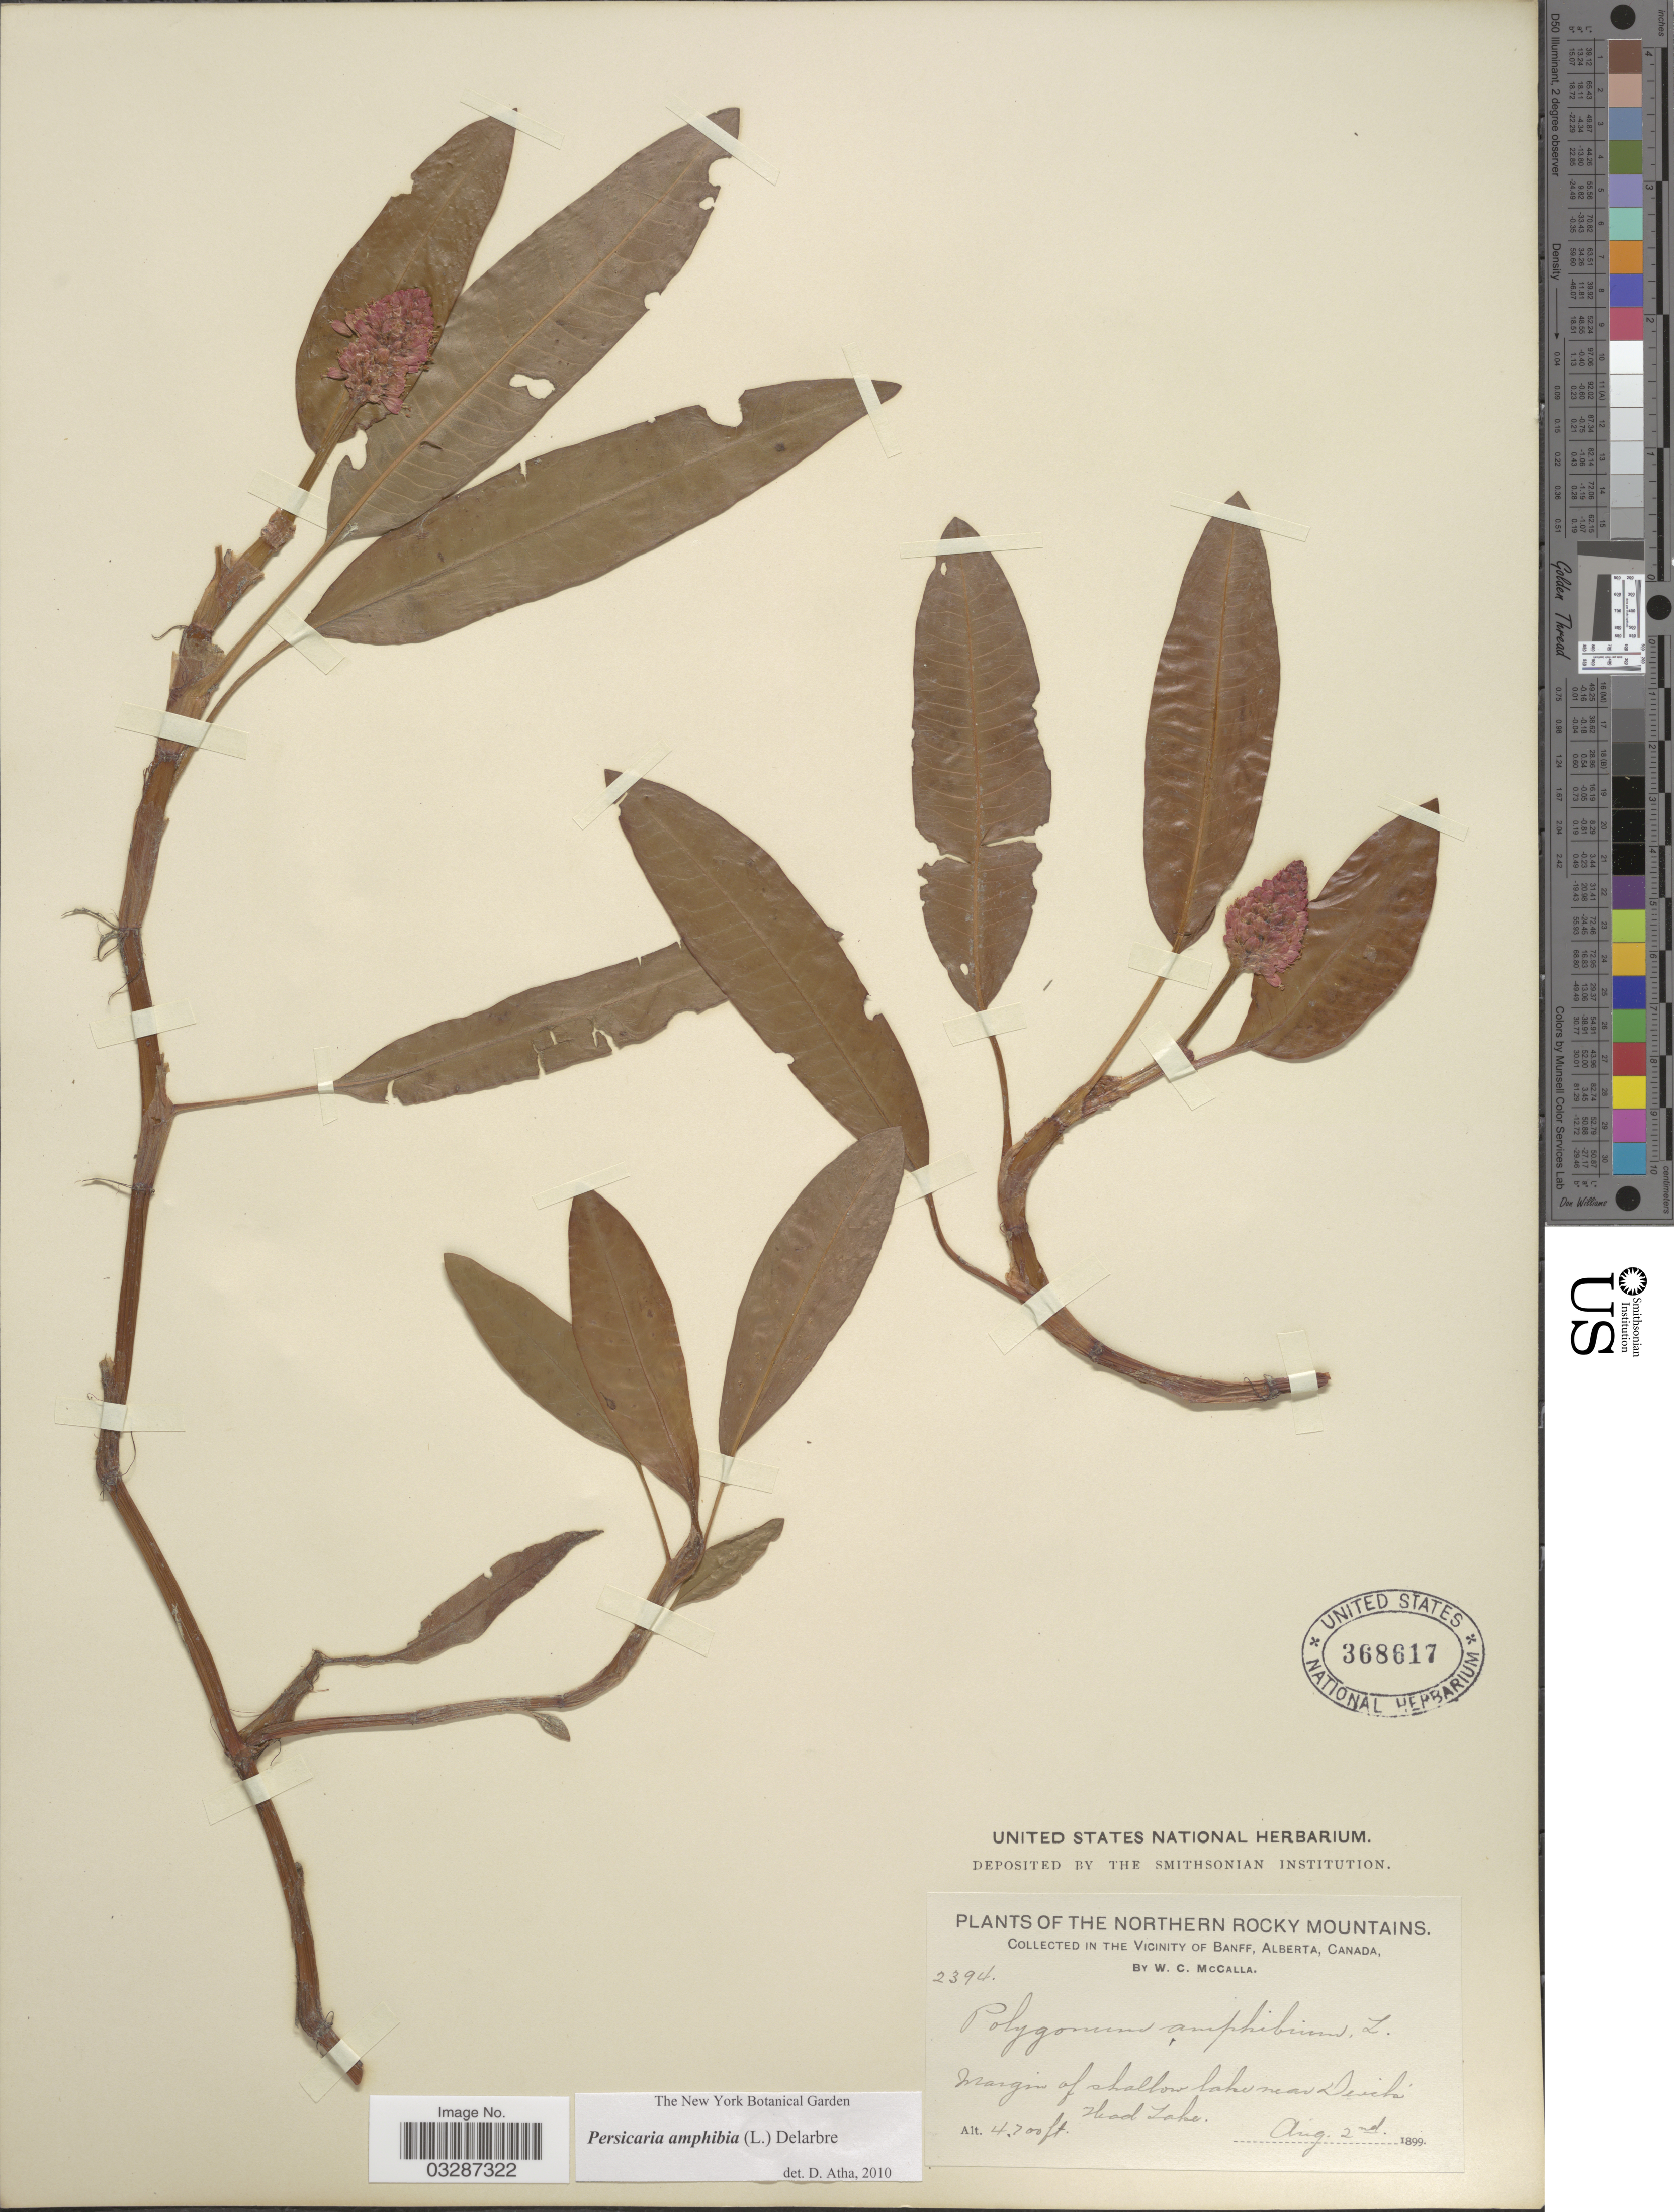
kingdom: Plantae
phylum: Tracheophyta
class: Magnoliopsida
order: Caryophyllales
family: Polygonaceae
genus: Persicaria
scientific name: Persicaria amphibia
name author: (L.) Delarbre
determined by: Atha, D. E.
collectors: W. McCalla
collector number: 2394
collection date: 1899-08-02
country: Canada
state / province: Alberta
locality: The Northern Rocky Mountains. In the vicinity of Banff. Margin of shallow lake near Devil's Head Lake.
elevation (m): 1433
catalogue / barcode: US 368617